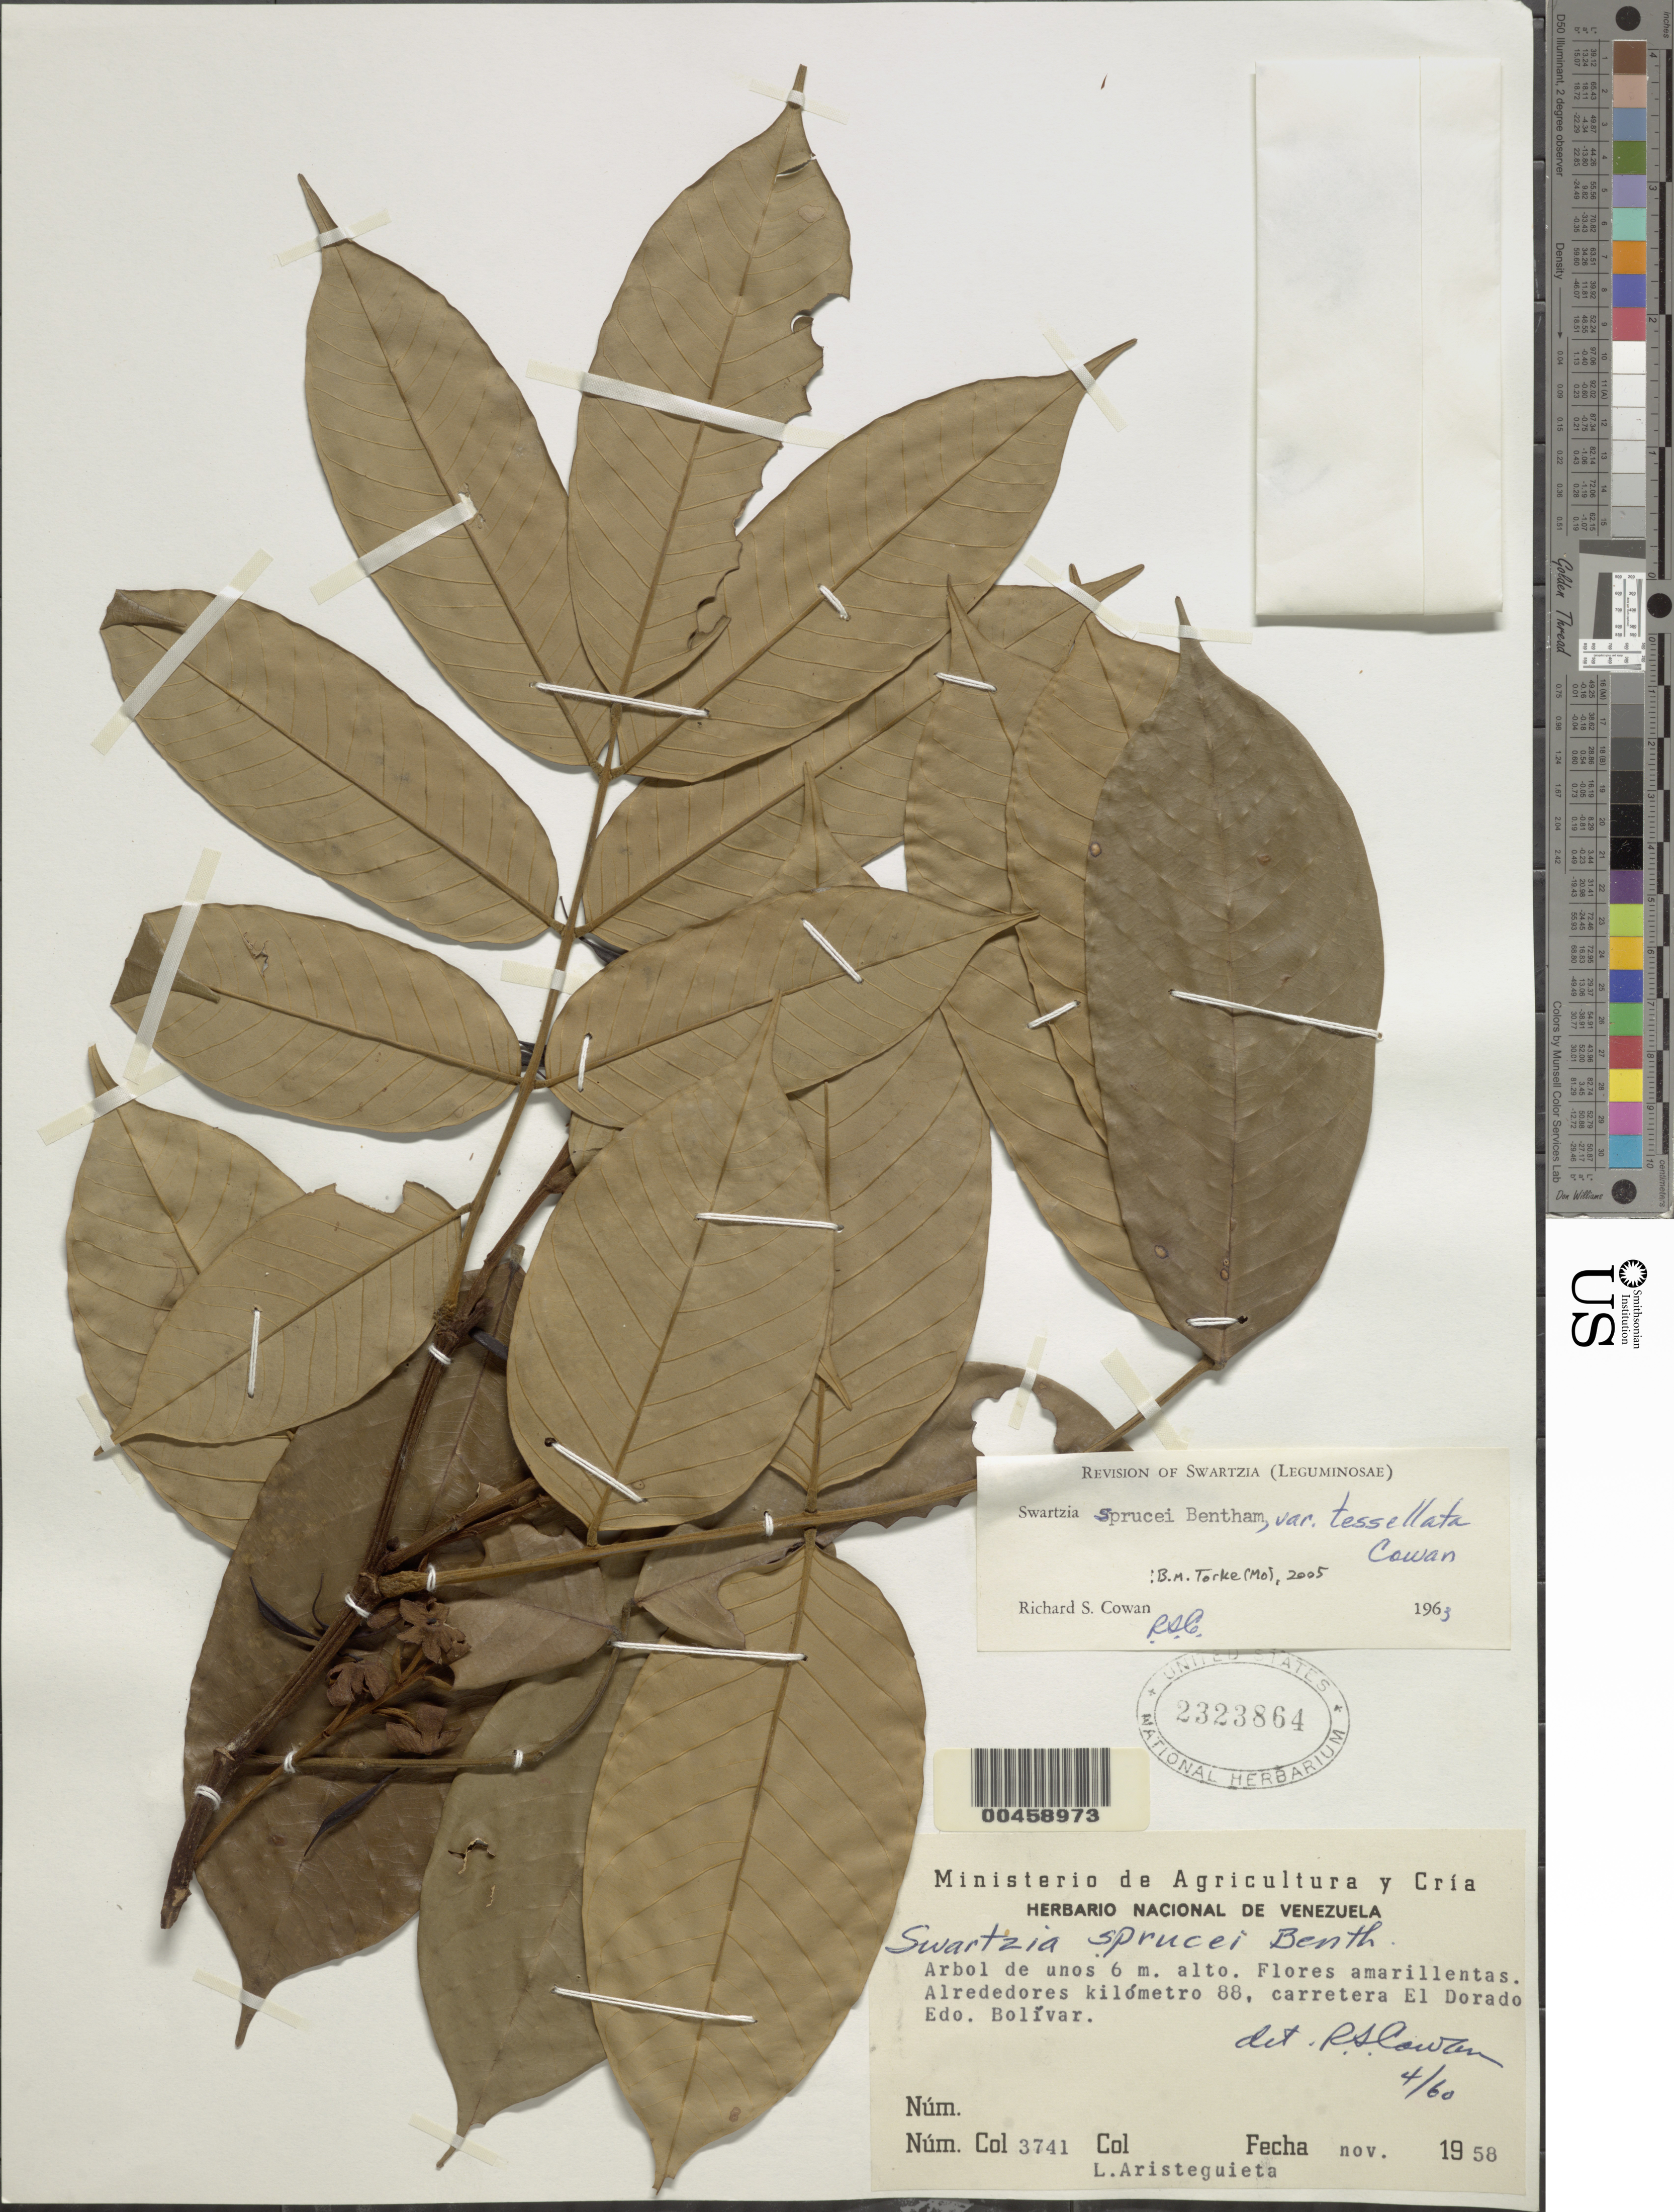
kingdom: Plantae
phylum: Tracheophyta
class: Magnoliopsida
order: Fabales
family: Fabaceae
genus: Swartzia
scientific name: Swartzia sprucei var. tessellata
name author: R.S. Cowan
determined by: Cowan, R. S.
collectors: L. Aristeguieta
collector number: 3741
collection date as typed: Nov 1958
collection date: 1958-11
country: Venezuela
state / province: Bolivar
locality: Km 88 carretera el dorado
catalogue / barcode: US 2323864